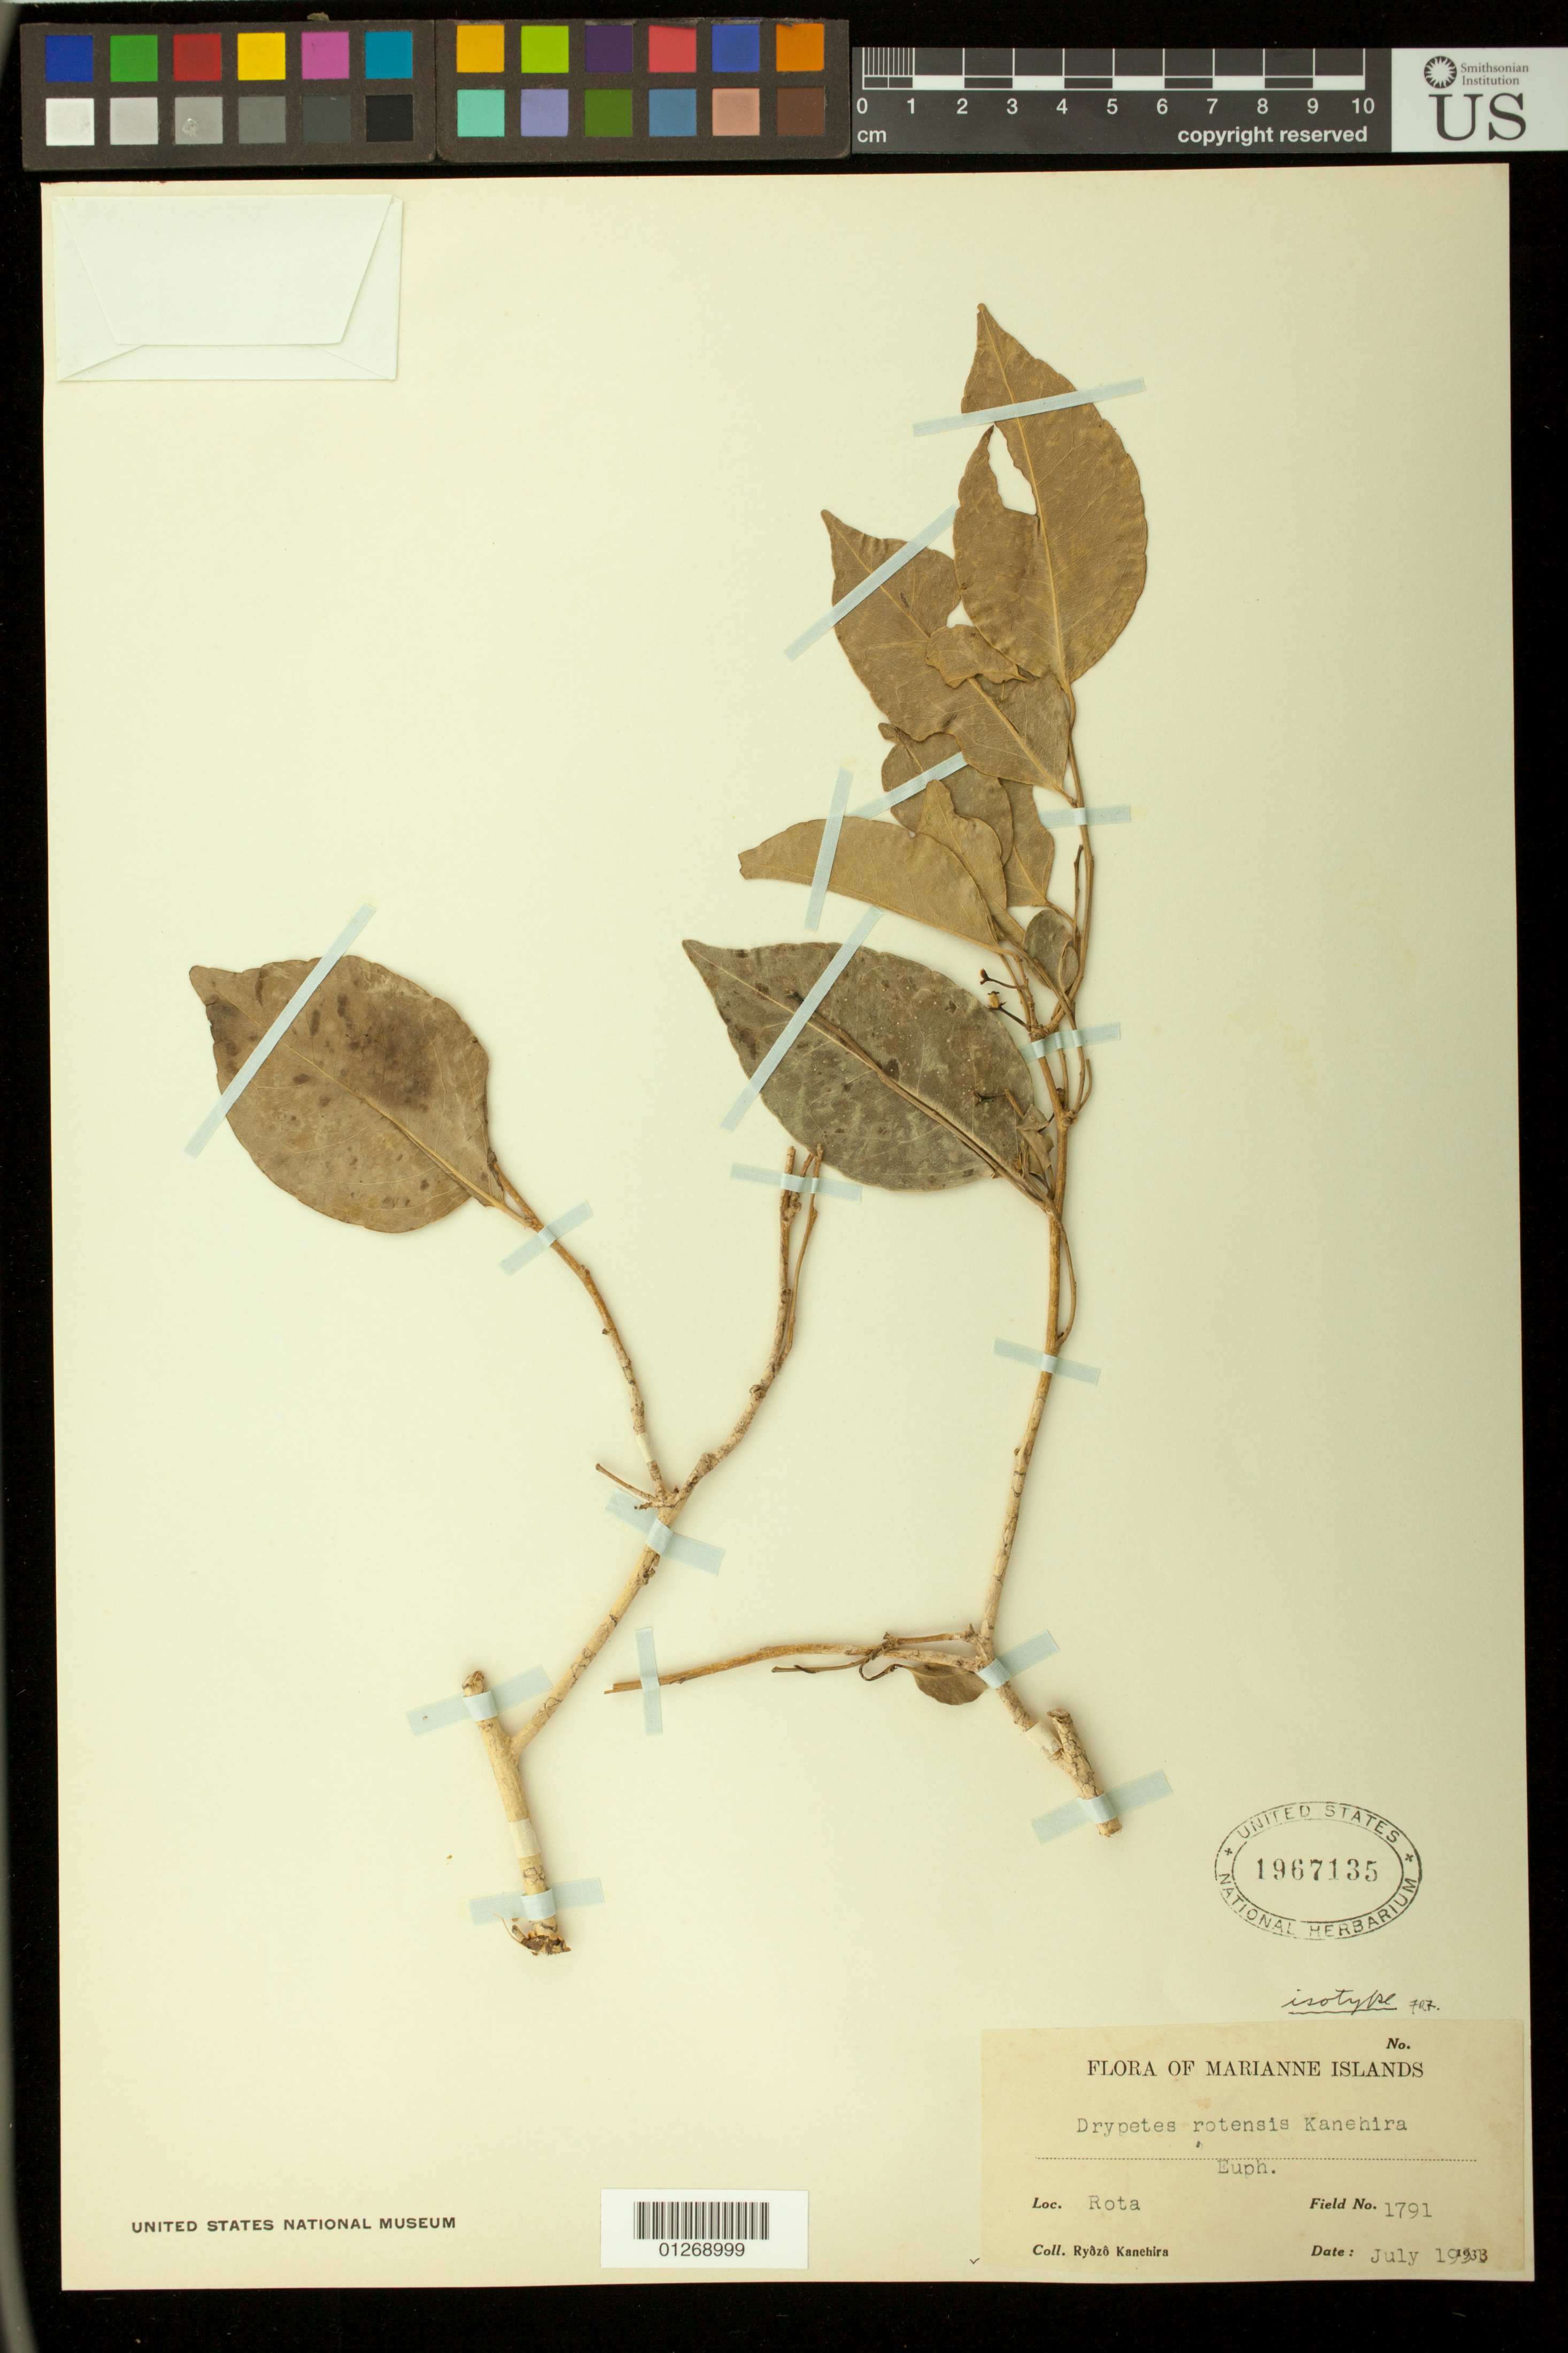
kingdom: Plantae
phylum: Tracheophyta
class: Magnoliopsida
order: Malpighiales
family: Putranjivaceae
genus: Drypetes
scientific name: Drypetes rotensis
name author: Kaneh.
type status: Isotype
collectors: R. Kanehira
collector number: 1791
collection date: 1934-07-09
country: Northern Mariana Islands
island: Rota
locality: Marianne Islands. Rota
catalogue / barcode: US 1967135